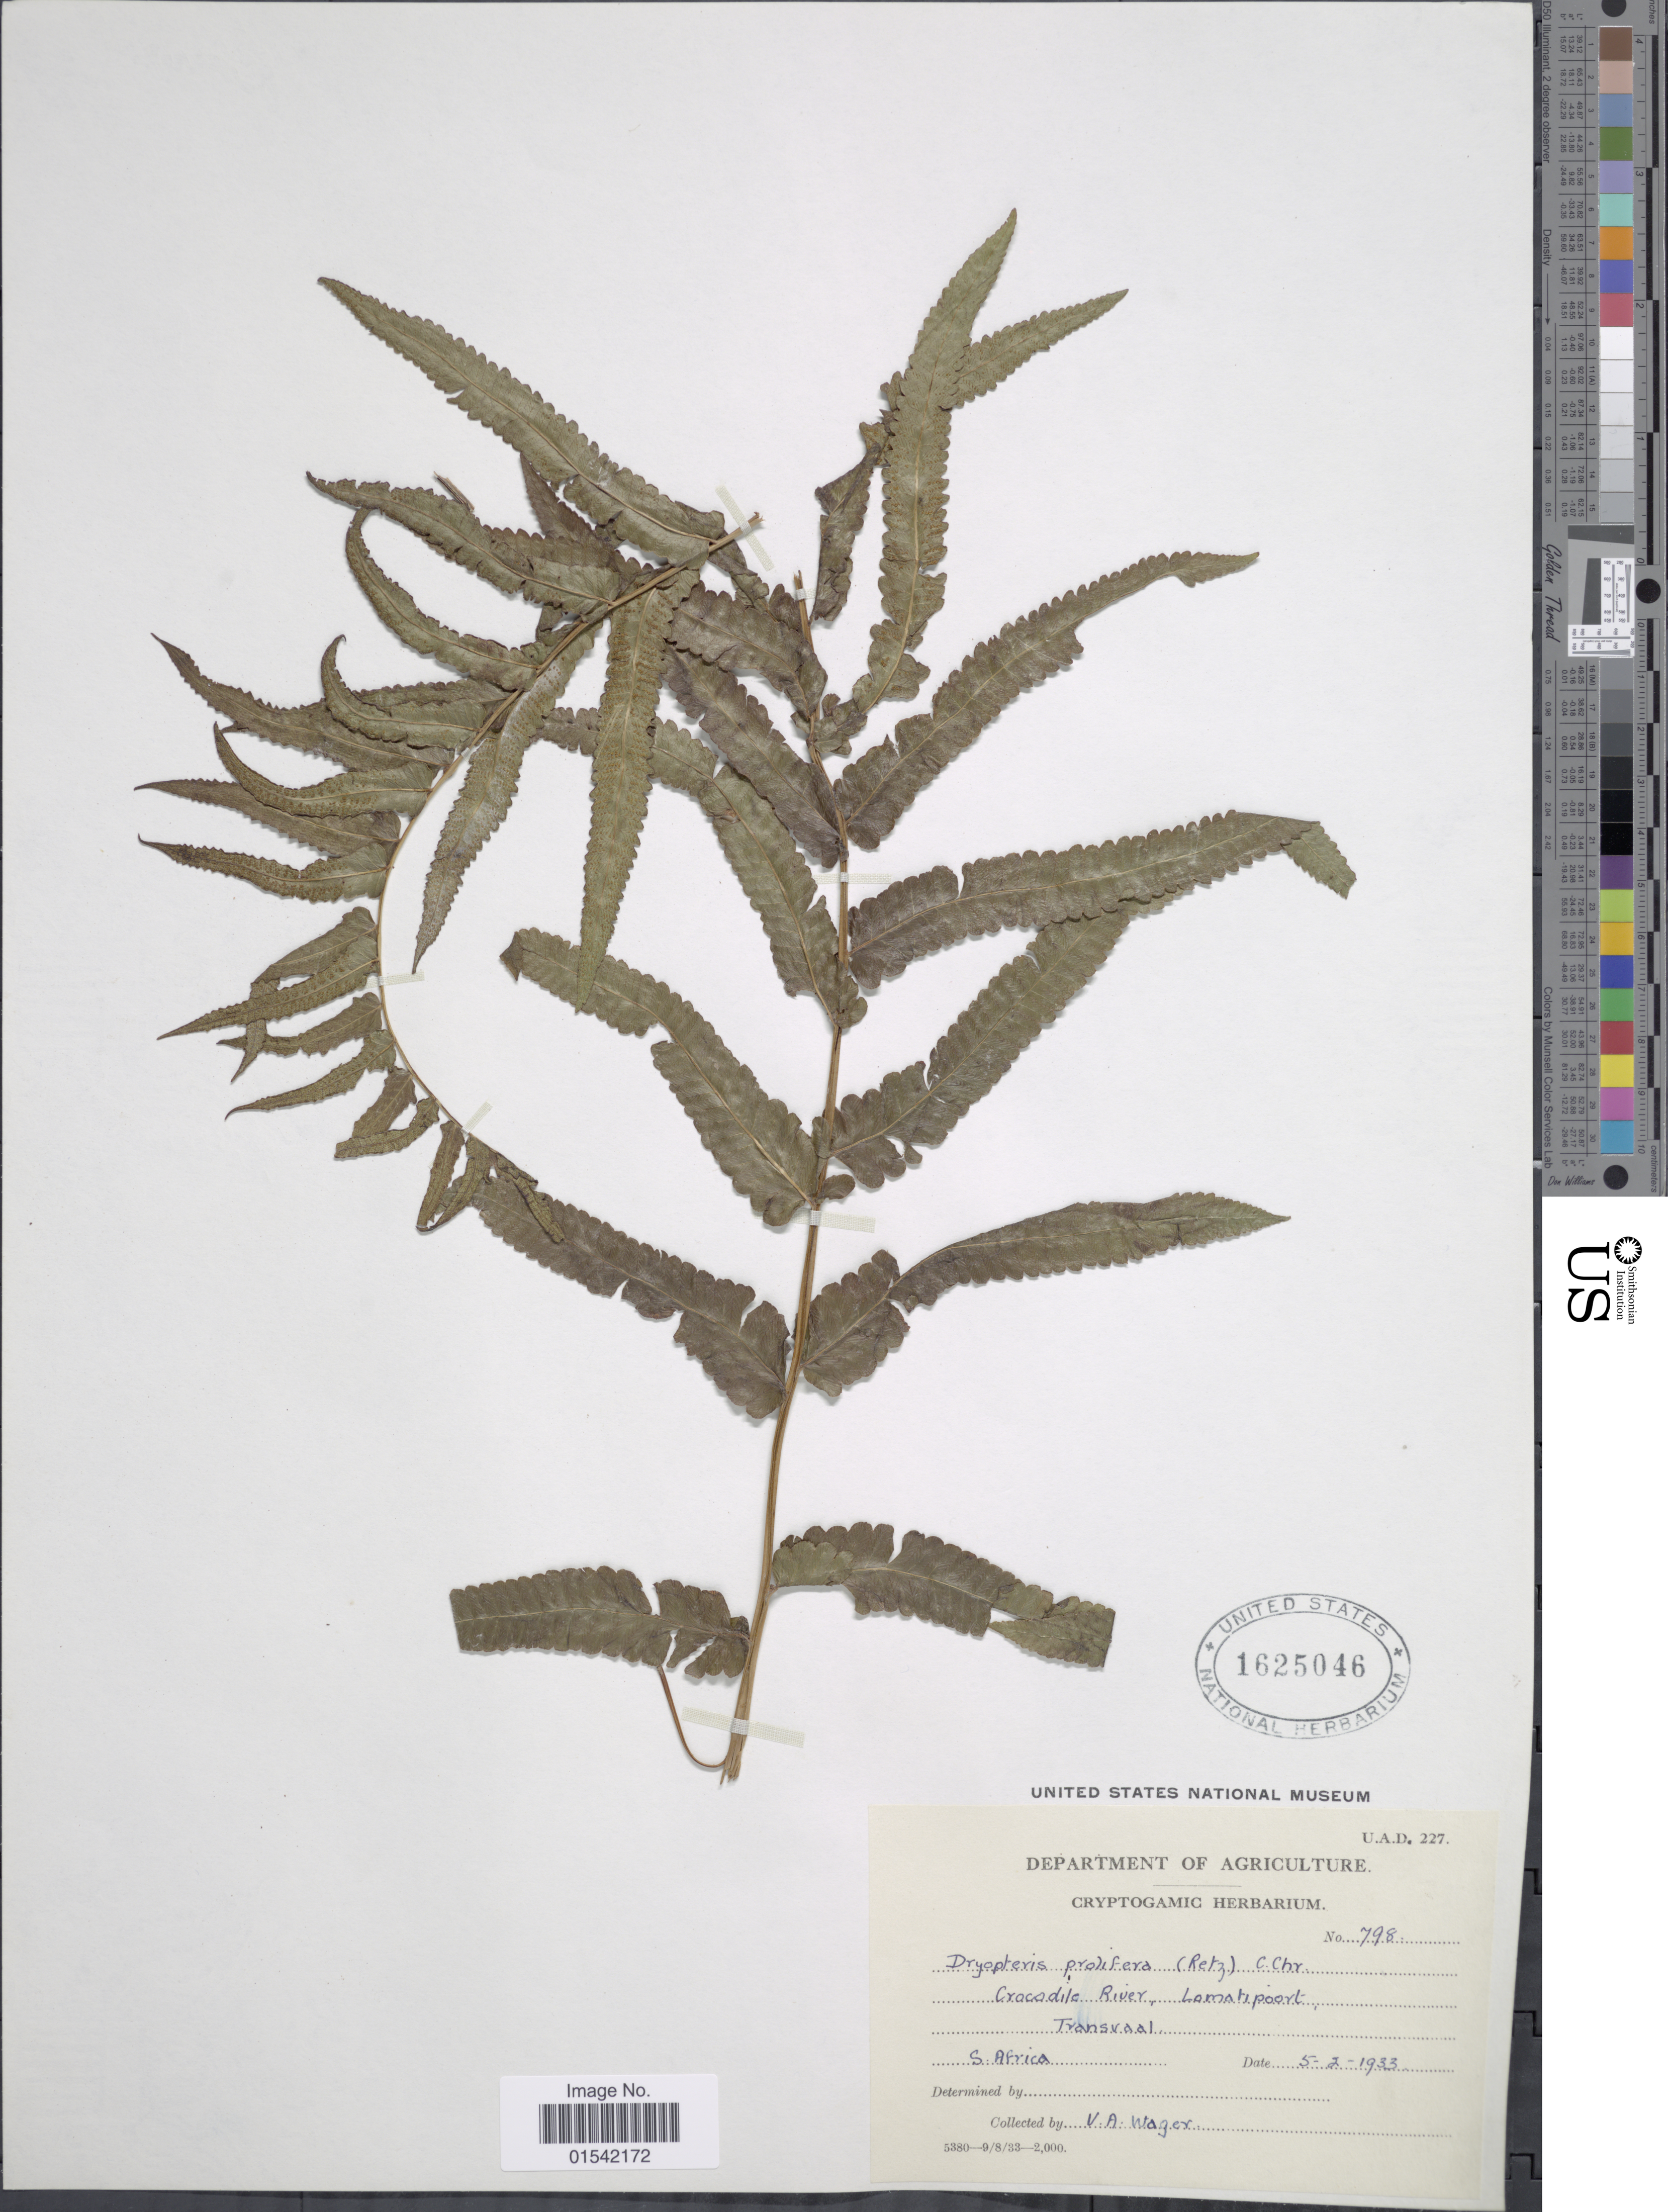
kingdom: Plantae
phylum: Tracheophyta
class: Polypodiopsida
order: Polypodiales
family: Thelypteridaceae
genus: Ampelopteris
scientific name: Ampelopteris prolifera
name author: (Retz.) Copel.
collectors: V. Wager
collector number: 798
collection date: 1933-02-05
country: South Africa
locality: Crocodile River, Lomatipoort, Transvaal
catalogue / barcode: US 1625046